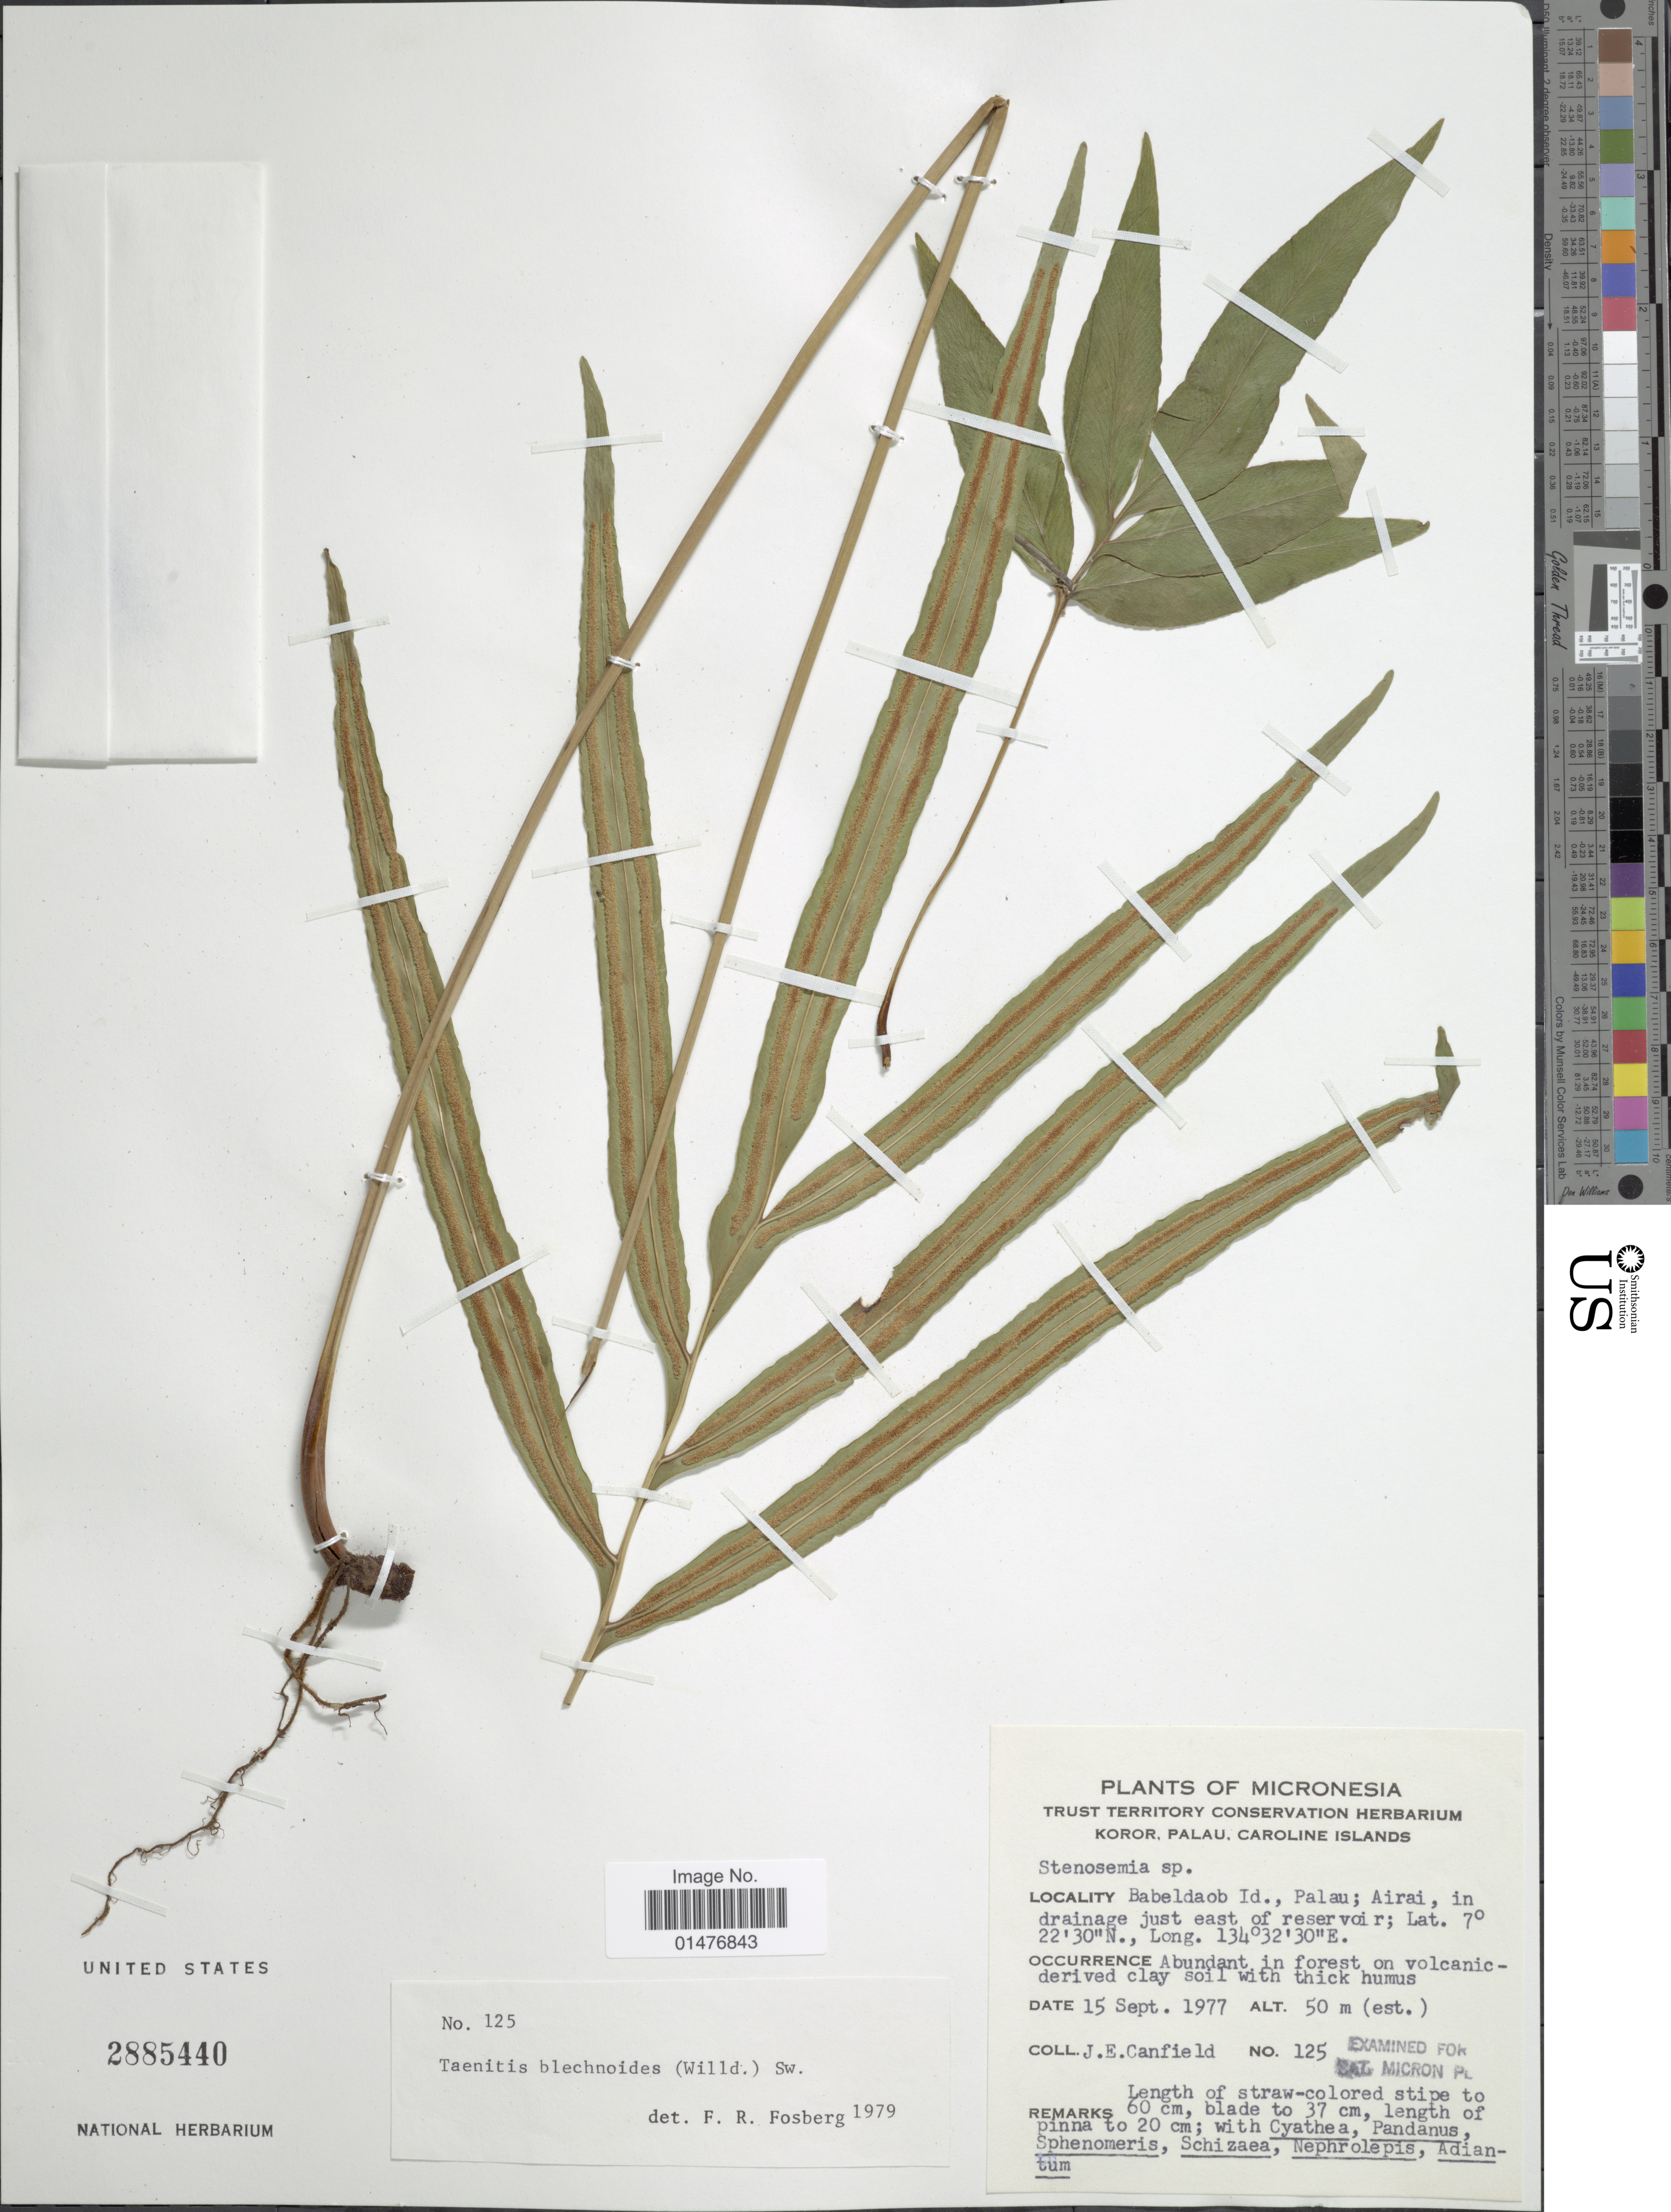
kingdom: Plantae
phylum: Tracheophyta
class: Polypodiopsida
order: Polypodiales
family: Pteridaceae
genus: Taenitis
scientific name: Taenitis blechnoides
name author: (Willd.) Sw.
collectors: J. E. Canfield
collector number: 125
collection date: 1977-09-15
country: Palau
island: Babeldaob [Babelthuap]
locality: Babeldaob Id., Palau; Airai, in drainage just east of reservoir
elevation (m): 50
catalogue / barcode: US 2885440